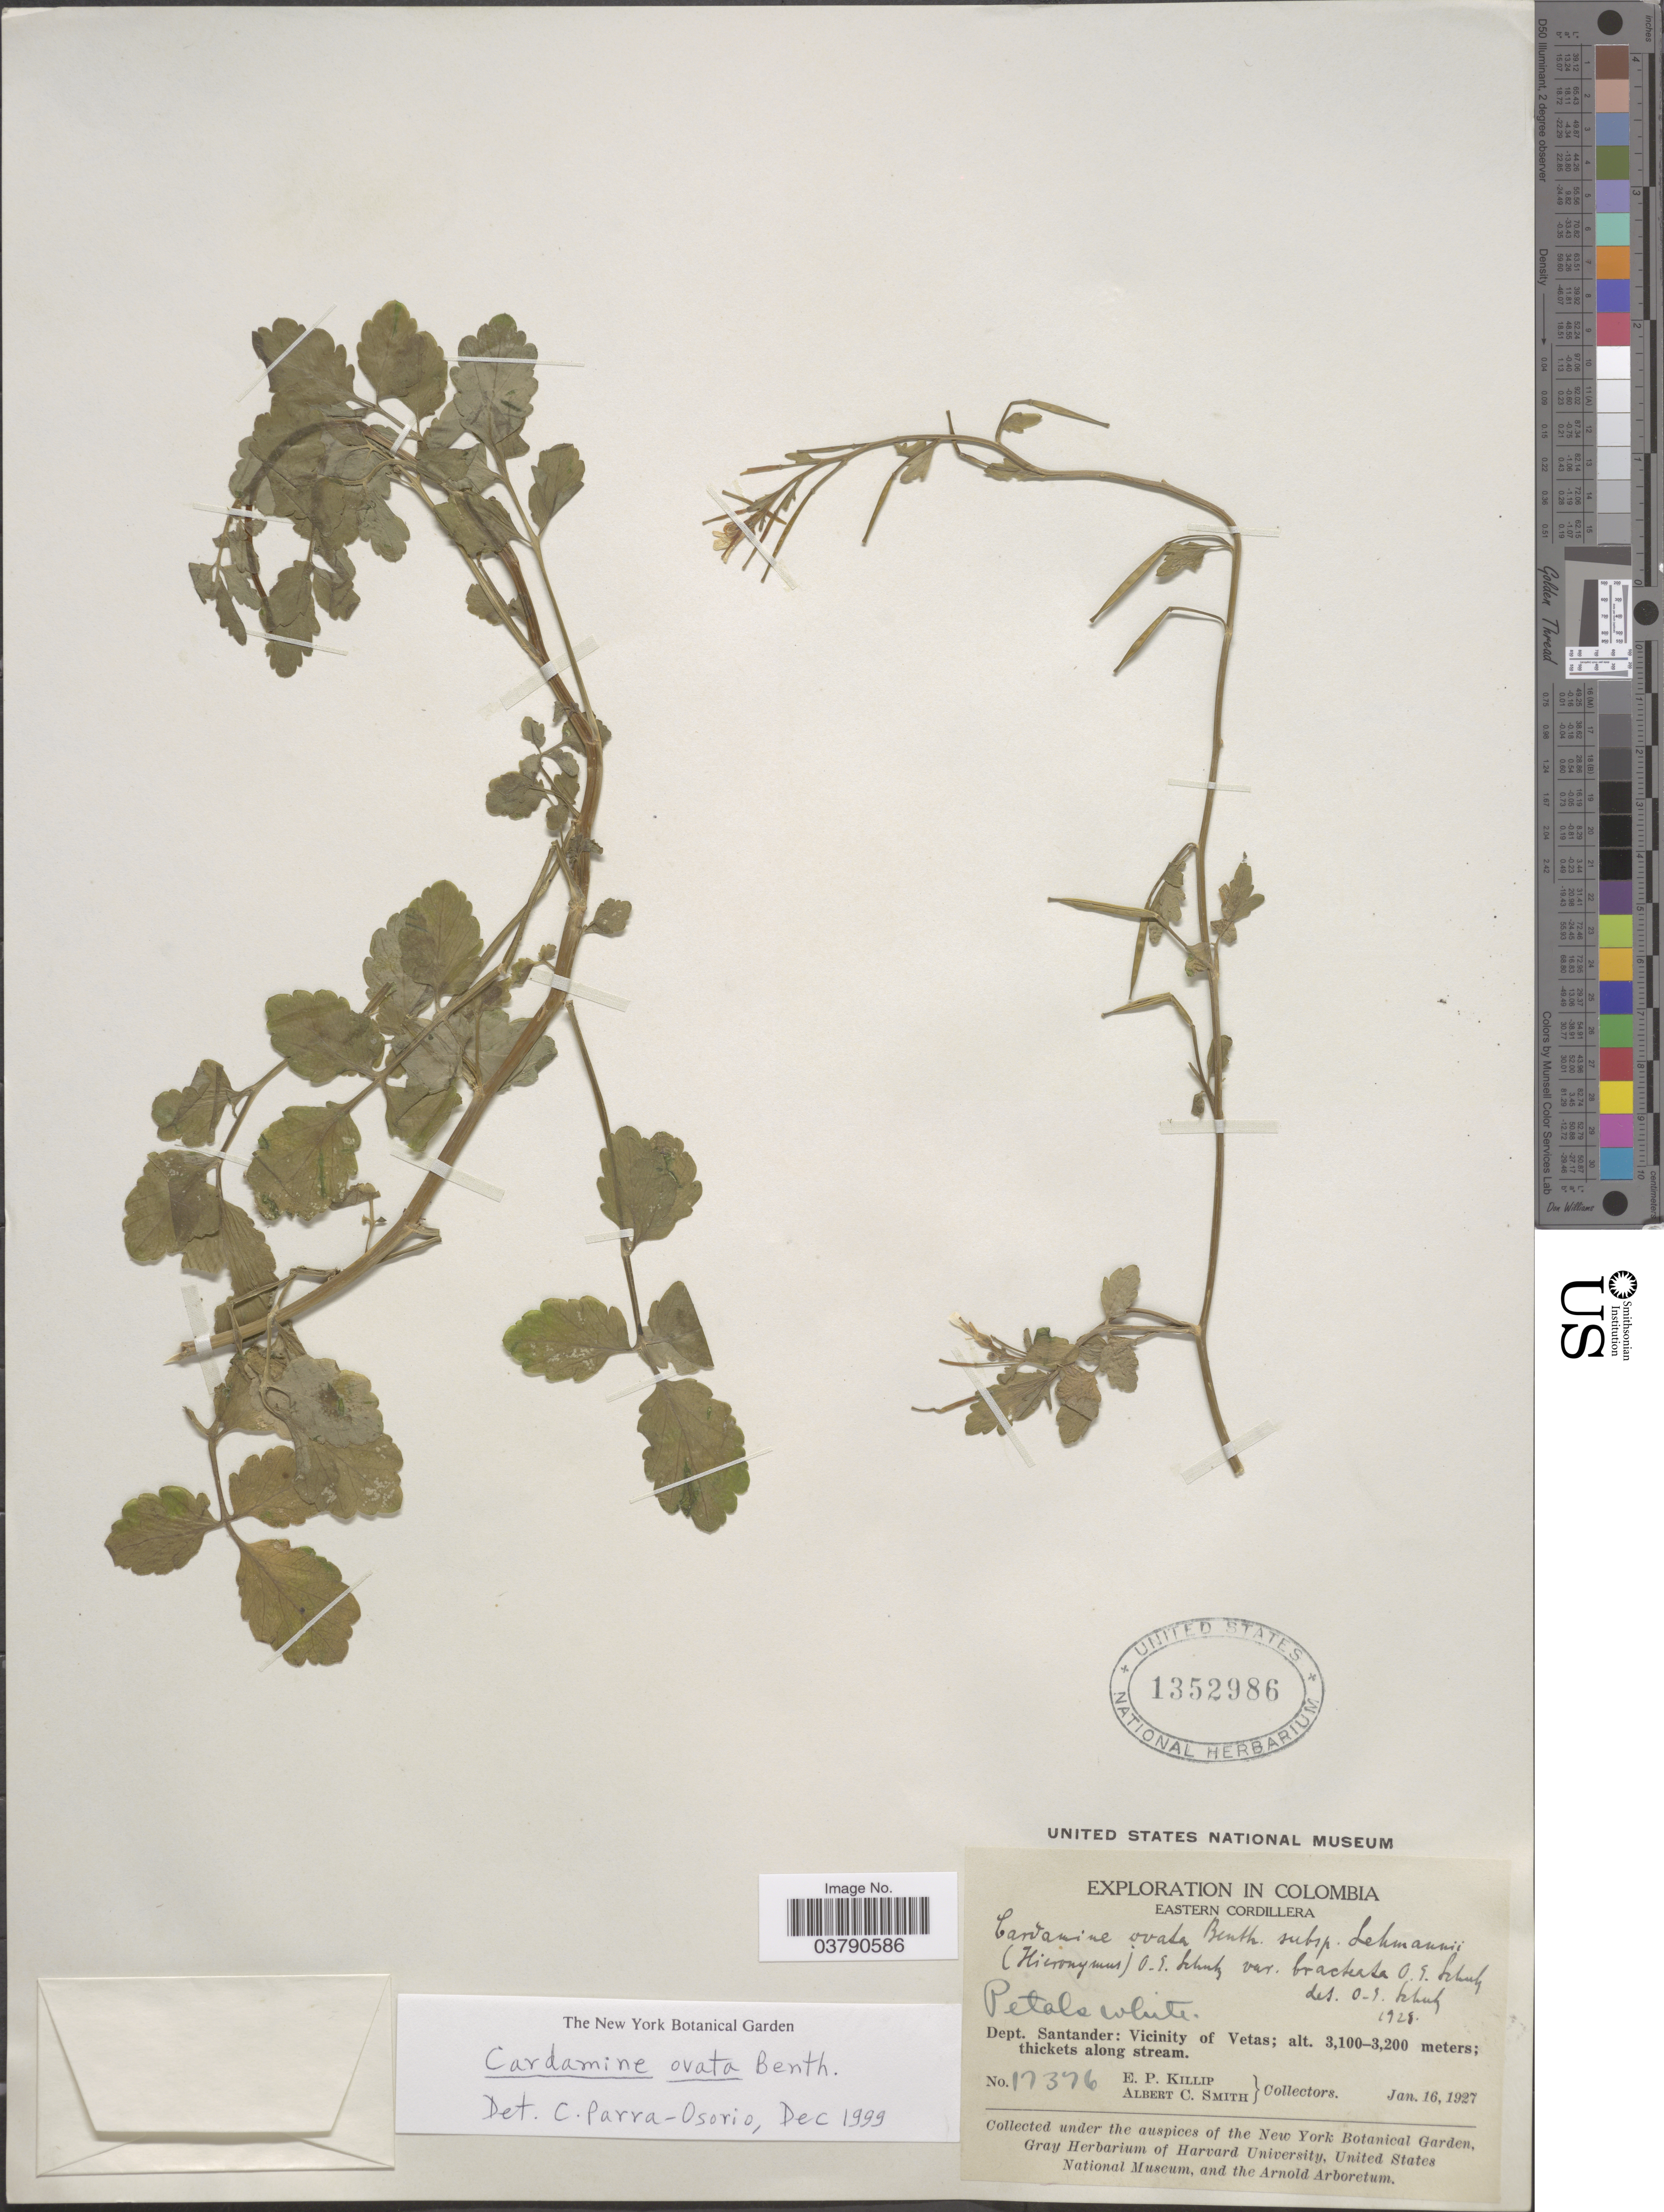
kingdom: Plantae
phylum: Tracheophyta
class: Magnoliopsida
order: Brassicales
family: Brassicaceae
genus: Cardamine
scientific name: Cardamine ovata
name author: Benth.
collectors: E. P. Killip & A. C. Smith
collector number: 17376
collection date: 1927-01-16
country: Colombia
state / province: Santander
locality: Eastern Cordillera. Dept. Santander: Vicinity of Vetas.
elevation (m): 3100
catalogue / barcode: US 1352986